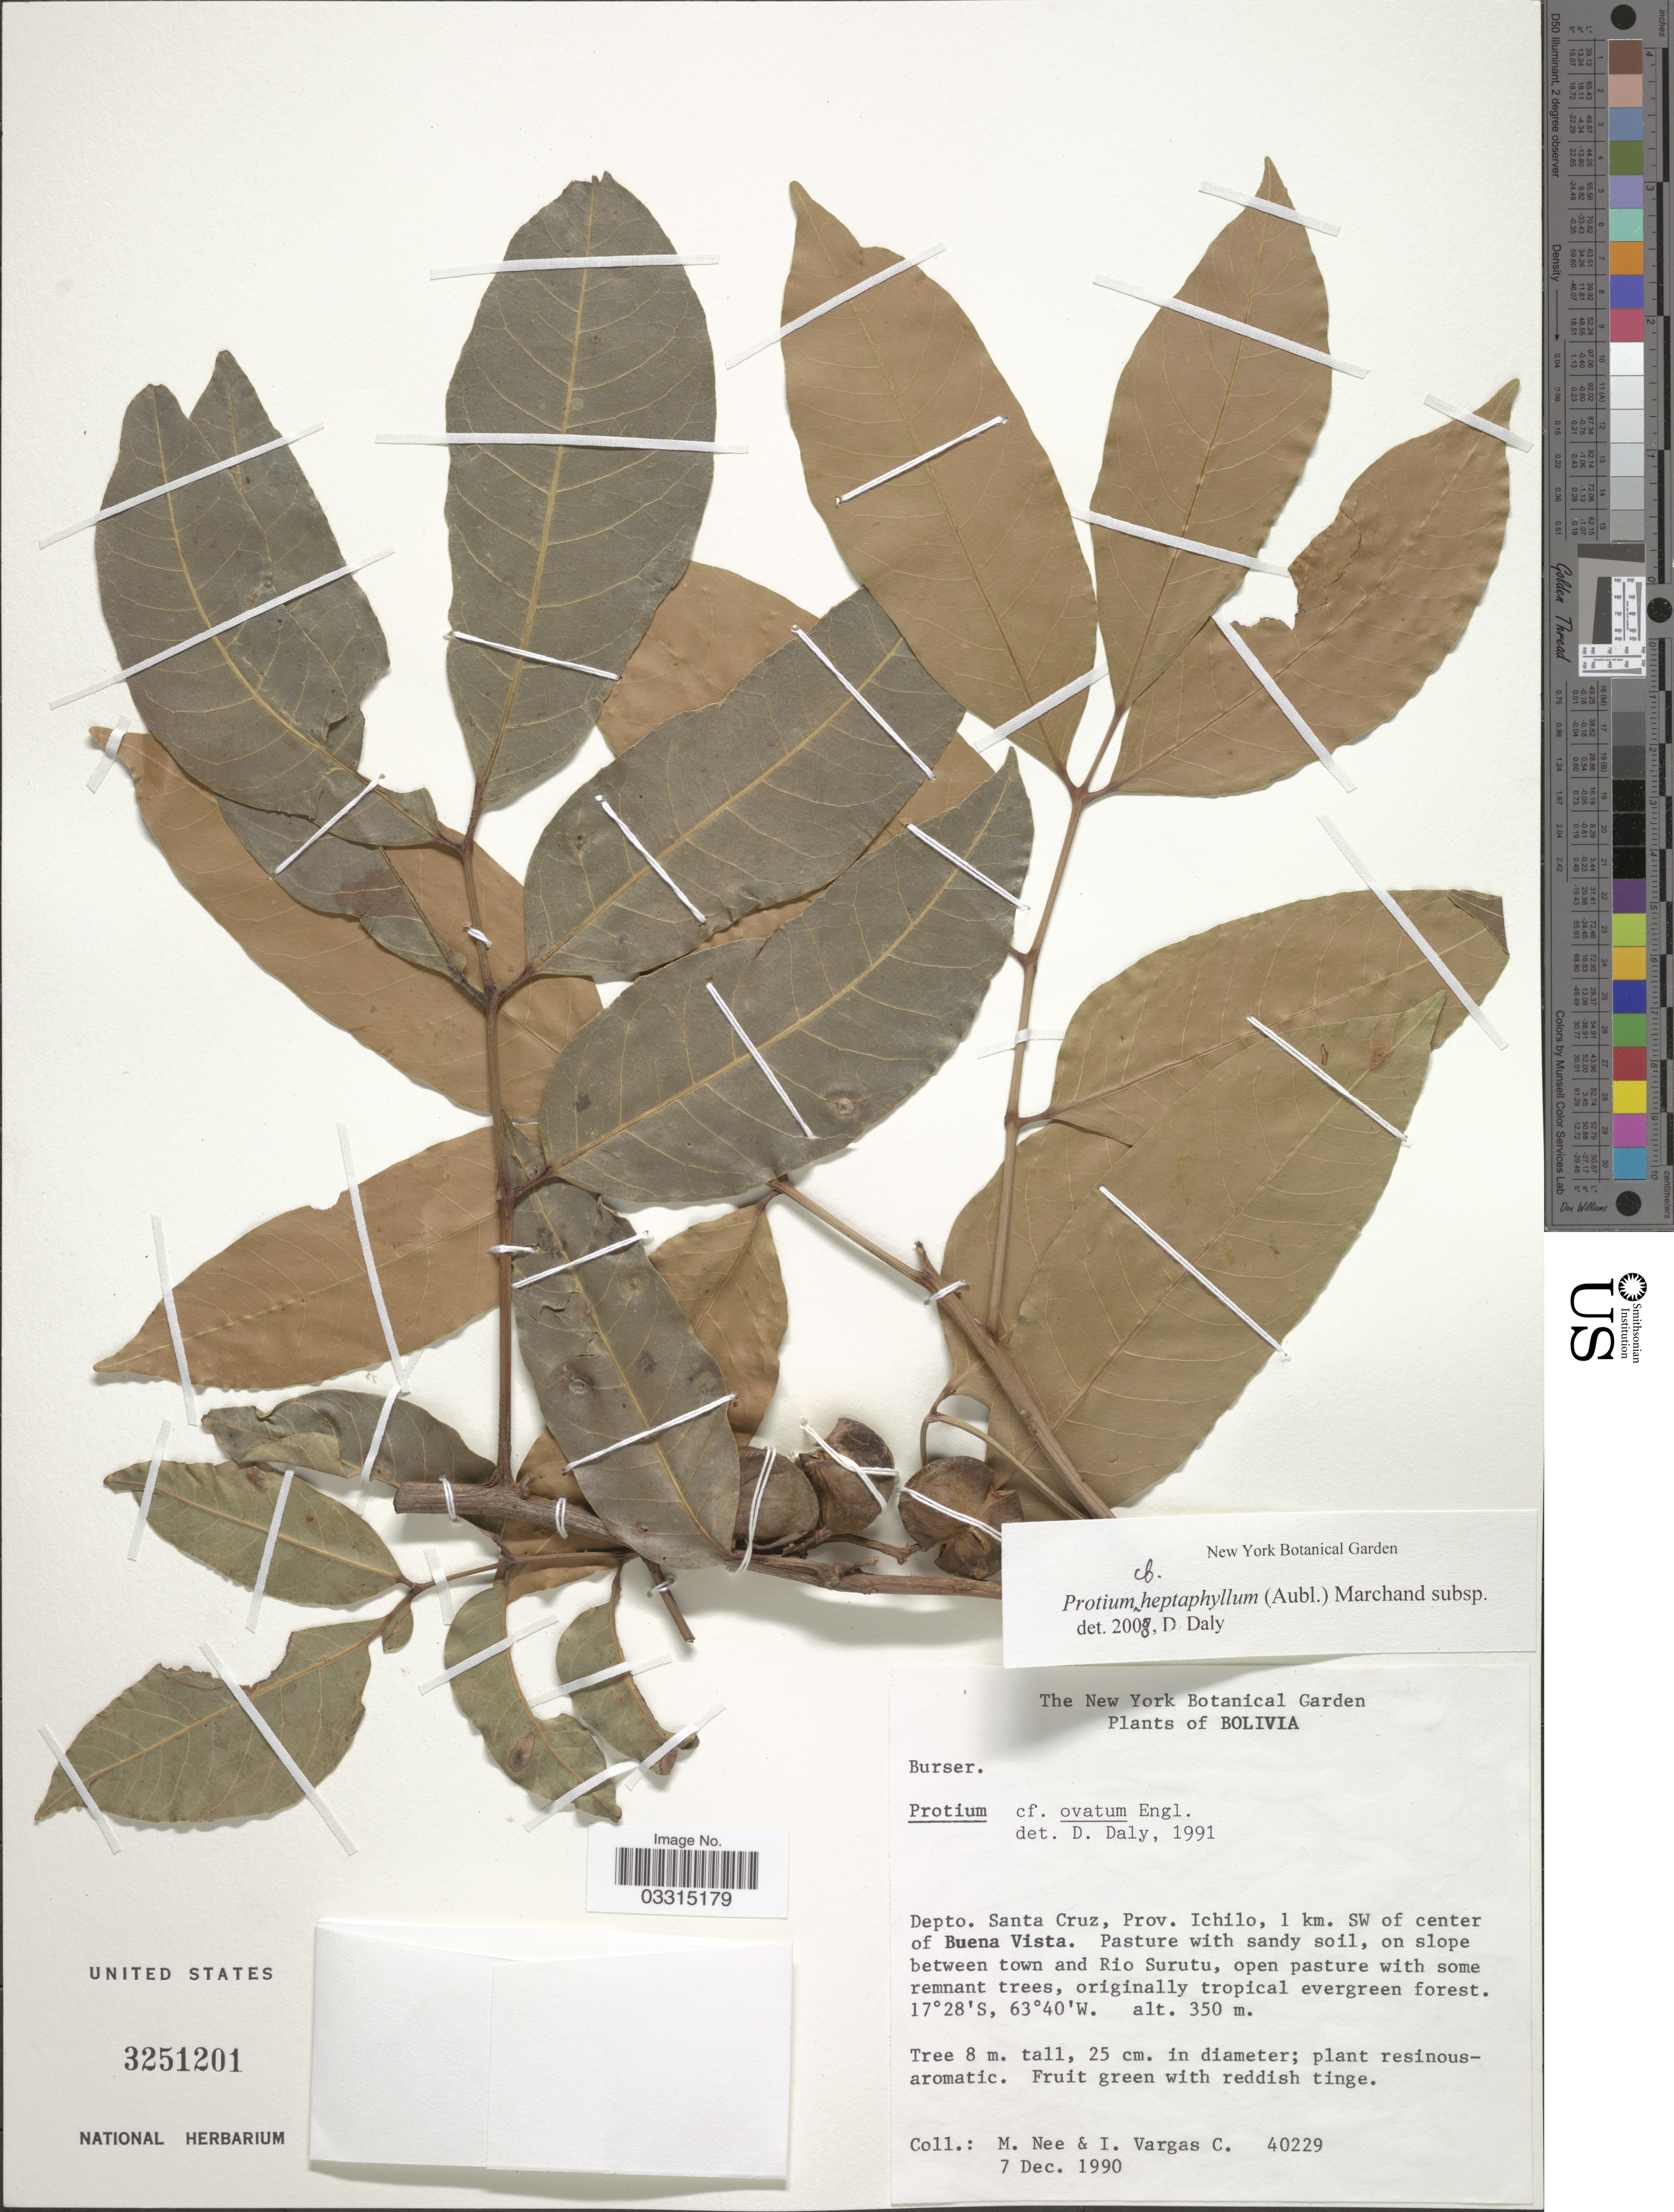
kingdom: Plantae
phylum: Tracheophyta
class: Magnoliopsida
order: Sapindales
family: Burseraceae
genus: Protium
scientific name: Protium heptaphyllum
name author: (Aubl.) Marchand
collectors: M. Nee & I. Vargas C.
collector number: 40229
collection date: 1990-12-07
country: Bolivia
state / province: Santa Cruz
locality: Depto. Santa Cruz, Prov. Ichilo, 1 km. SW of center of Buena Vista. On slope between town and Rio Surutu.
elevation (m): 350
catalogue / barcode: US 3251201